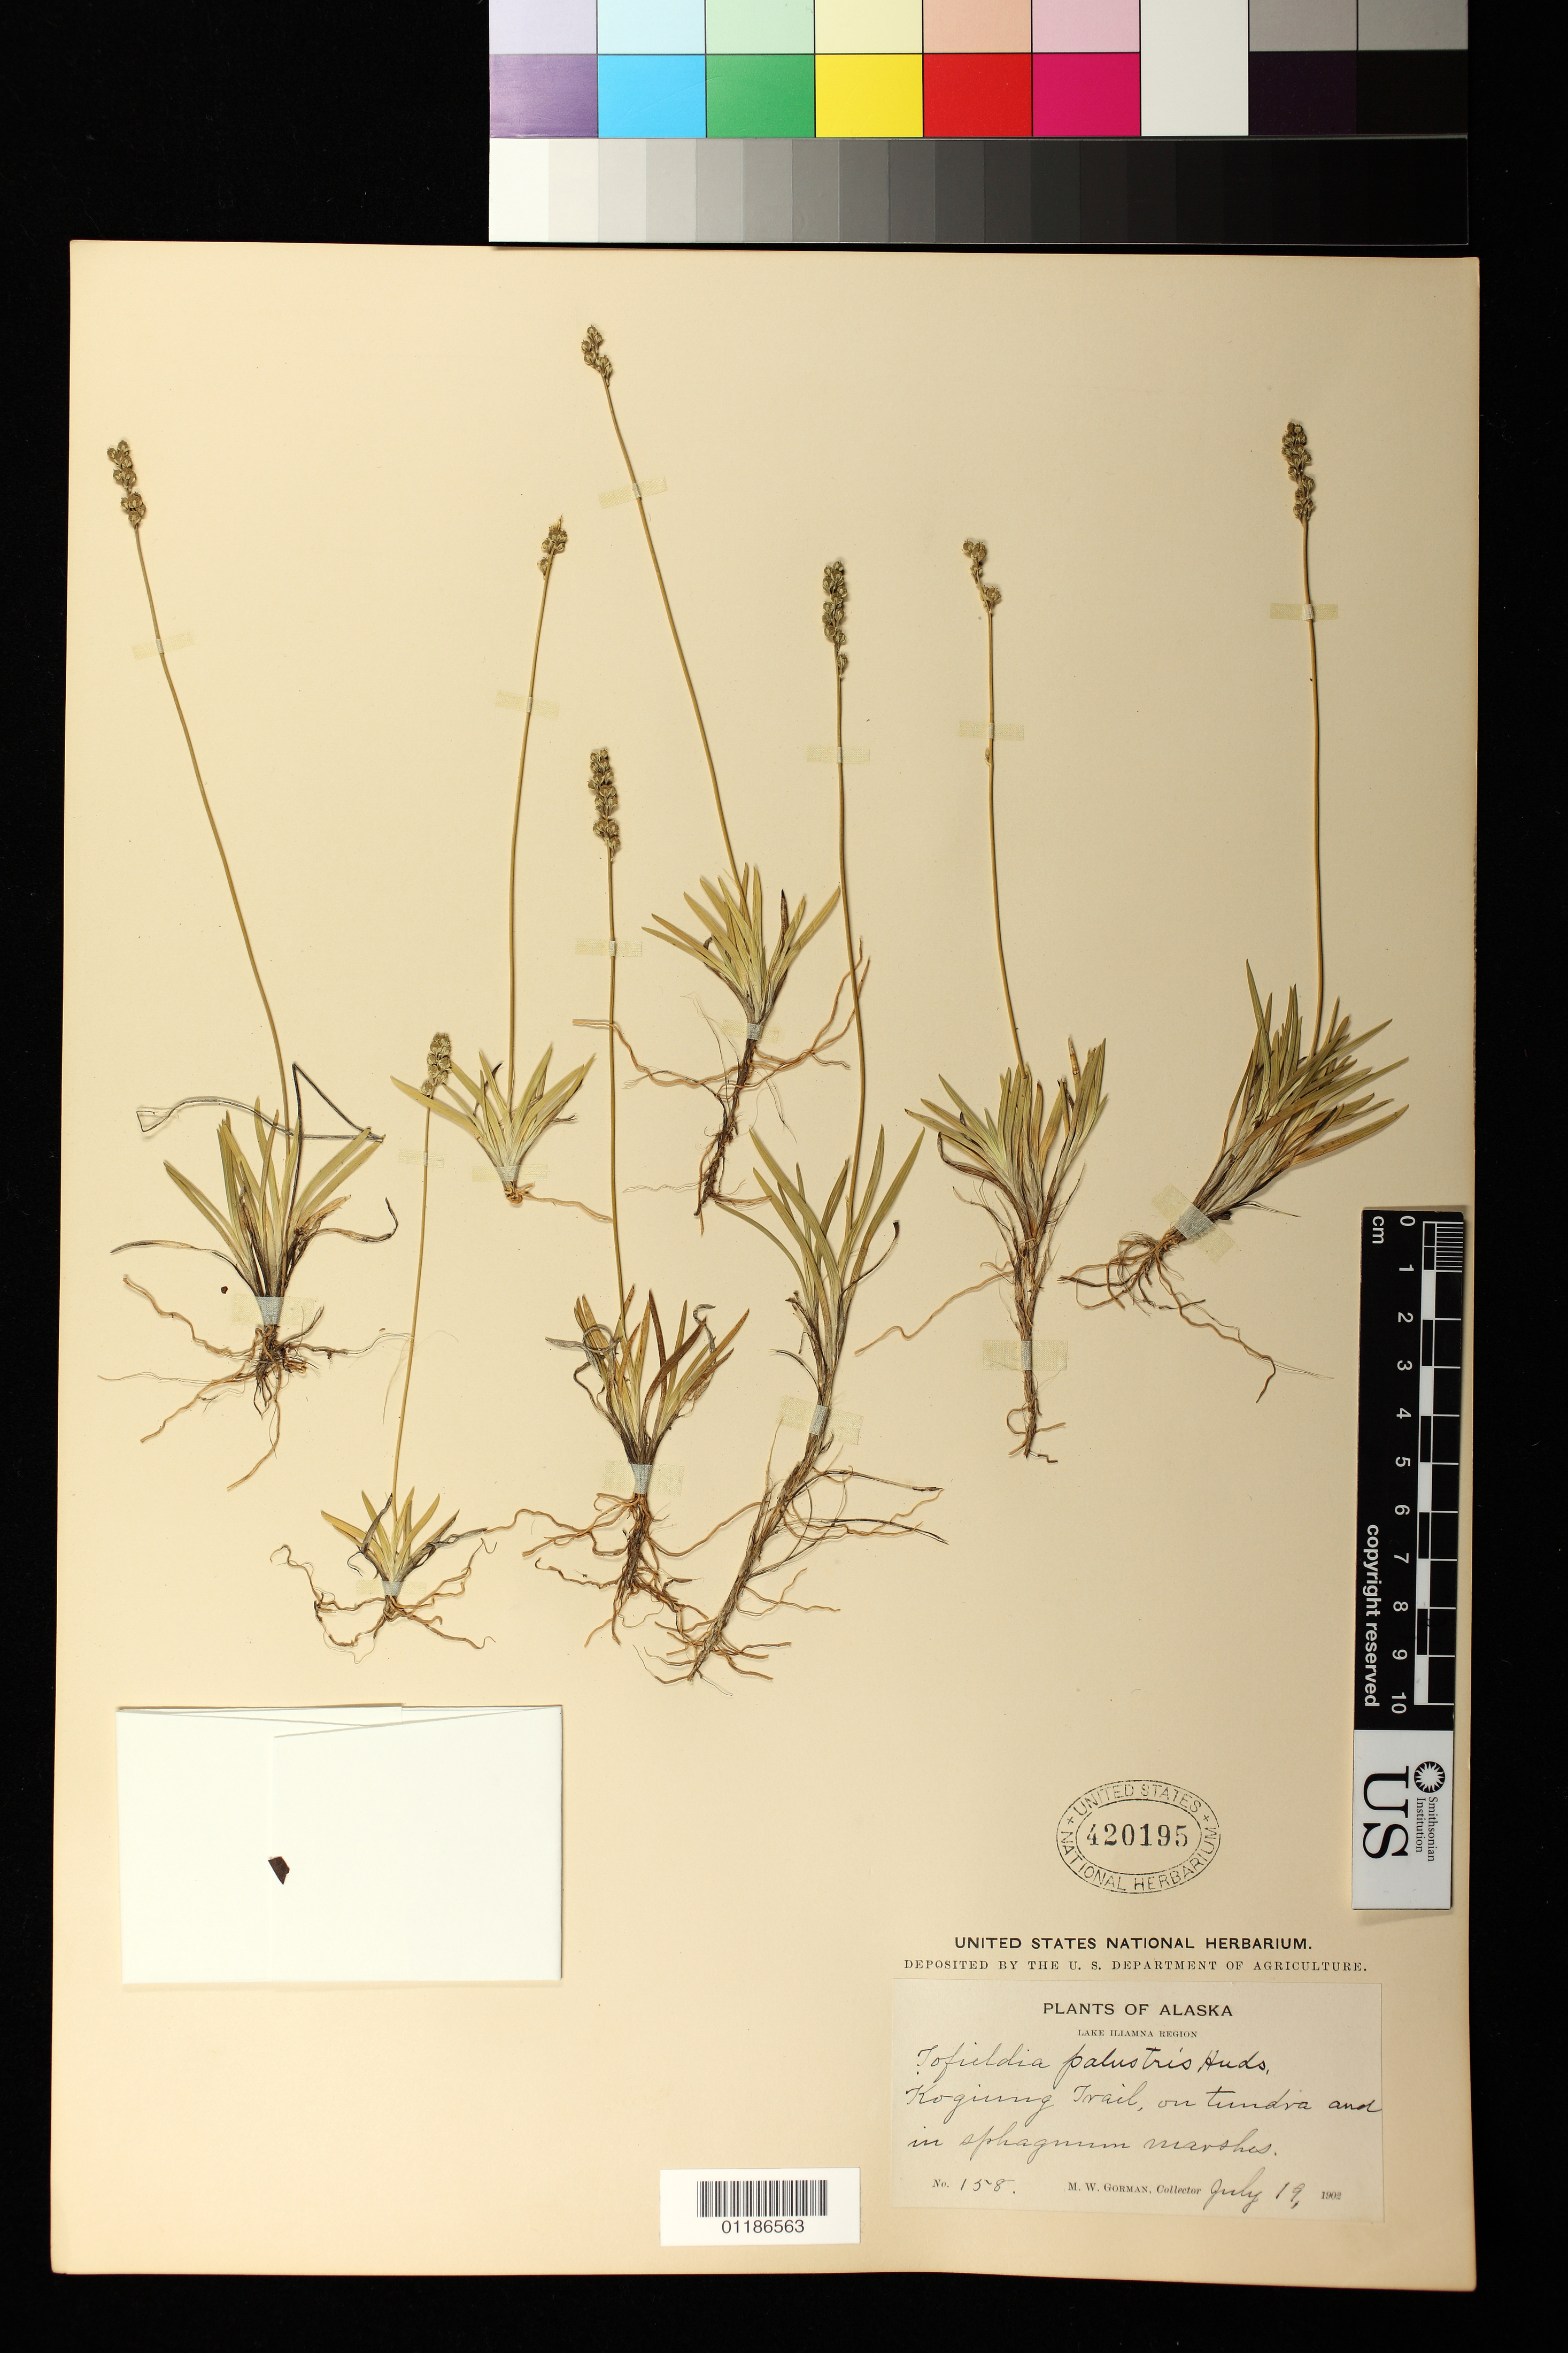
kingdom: Plantae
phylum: Tracheophyta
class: Liliopsida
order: Alismatales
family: Tofieldiaceae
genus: Tofieldia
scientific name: Tofieldia pusilla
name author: (Michx.) Pers.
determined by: Strong, Mark T., (BOT), Smithsonian Institution - National Museum of Natural History (UNITED STATES)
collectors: M. W. Gorman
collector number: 158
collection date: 1902-07-19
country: United States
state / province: Alaska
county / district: Lake and Peninsula Borough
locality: Kogiung trail, on tundra and in sphagnum marshes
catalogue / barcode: US 420195